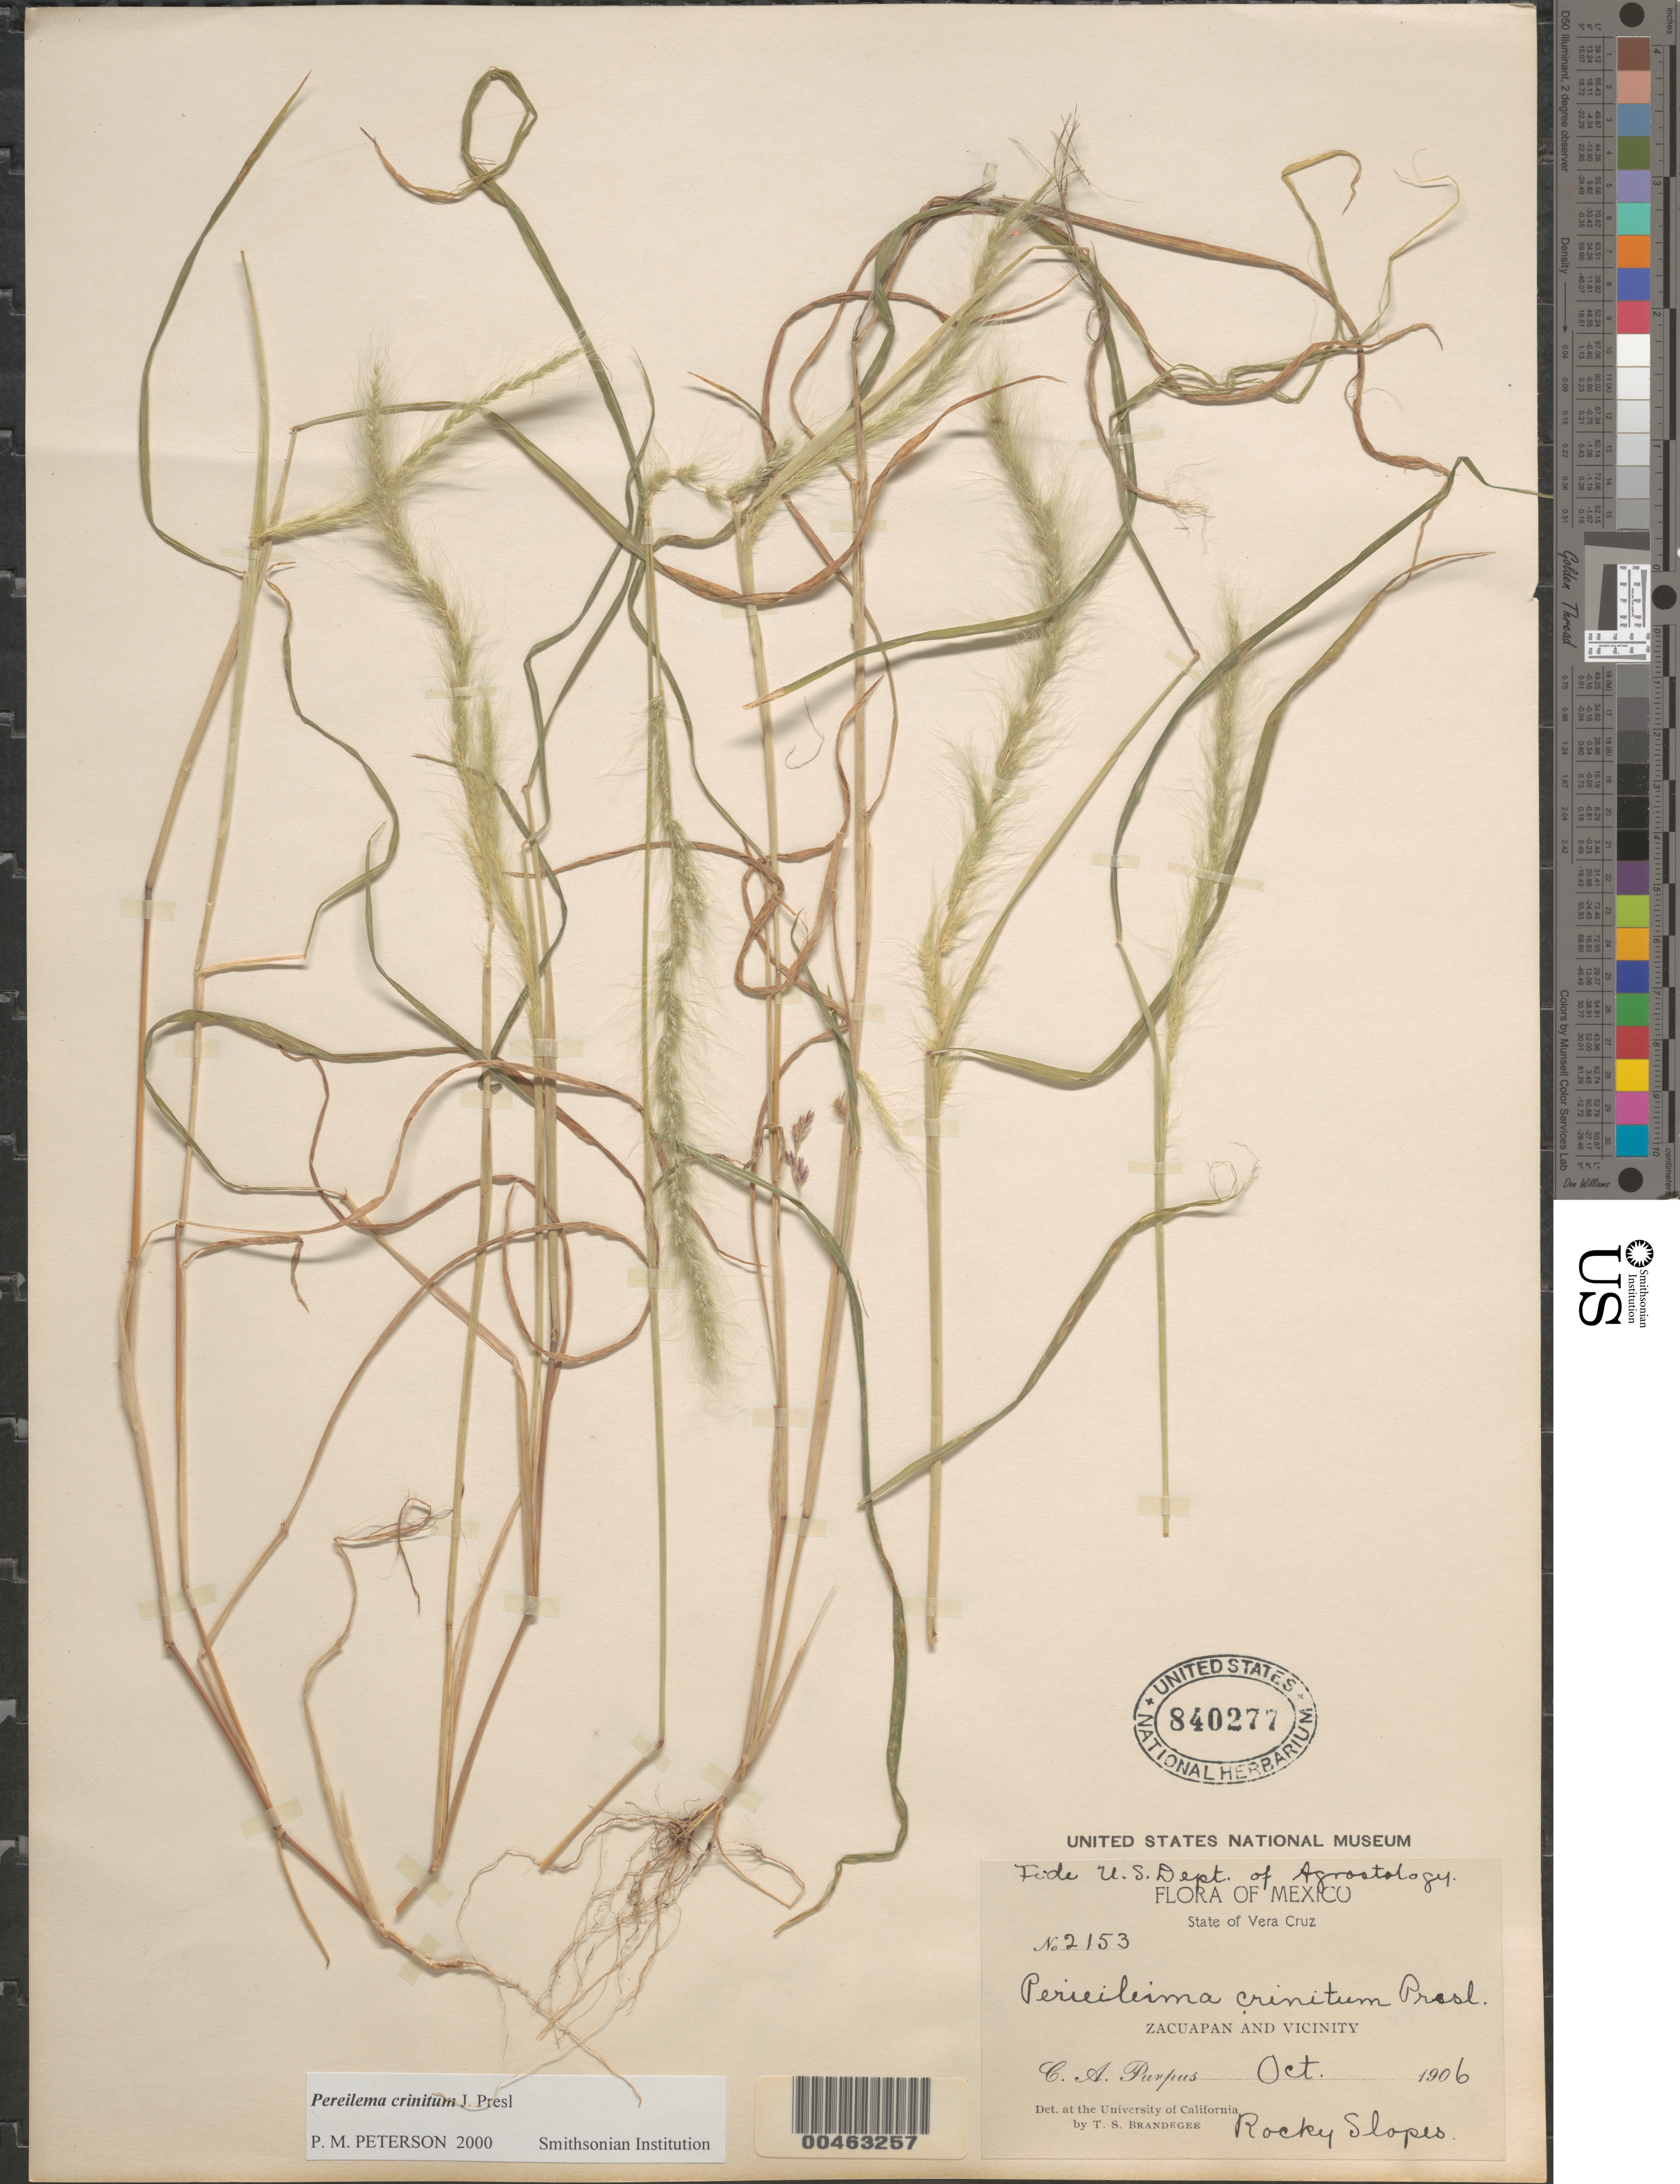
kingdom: Plantae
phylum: Tracheophyta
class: Liliopsida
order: Poales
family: Poaceae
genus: Pereilema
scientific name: Pereilema crinitum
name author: J. Presl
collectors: C. A. Purpus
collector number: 2153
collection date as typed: Oct 1906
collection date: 1906-10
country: Mexico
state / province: Veracruz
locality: Zacuapan and vicinity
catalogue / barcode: US 840277